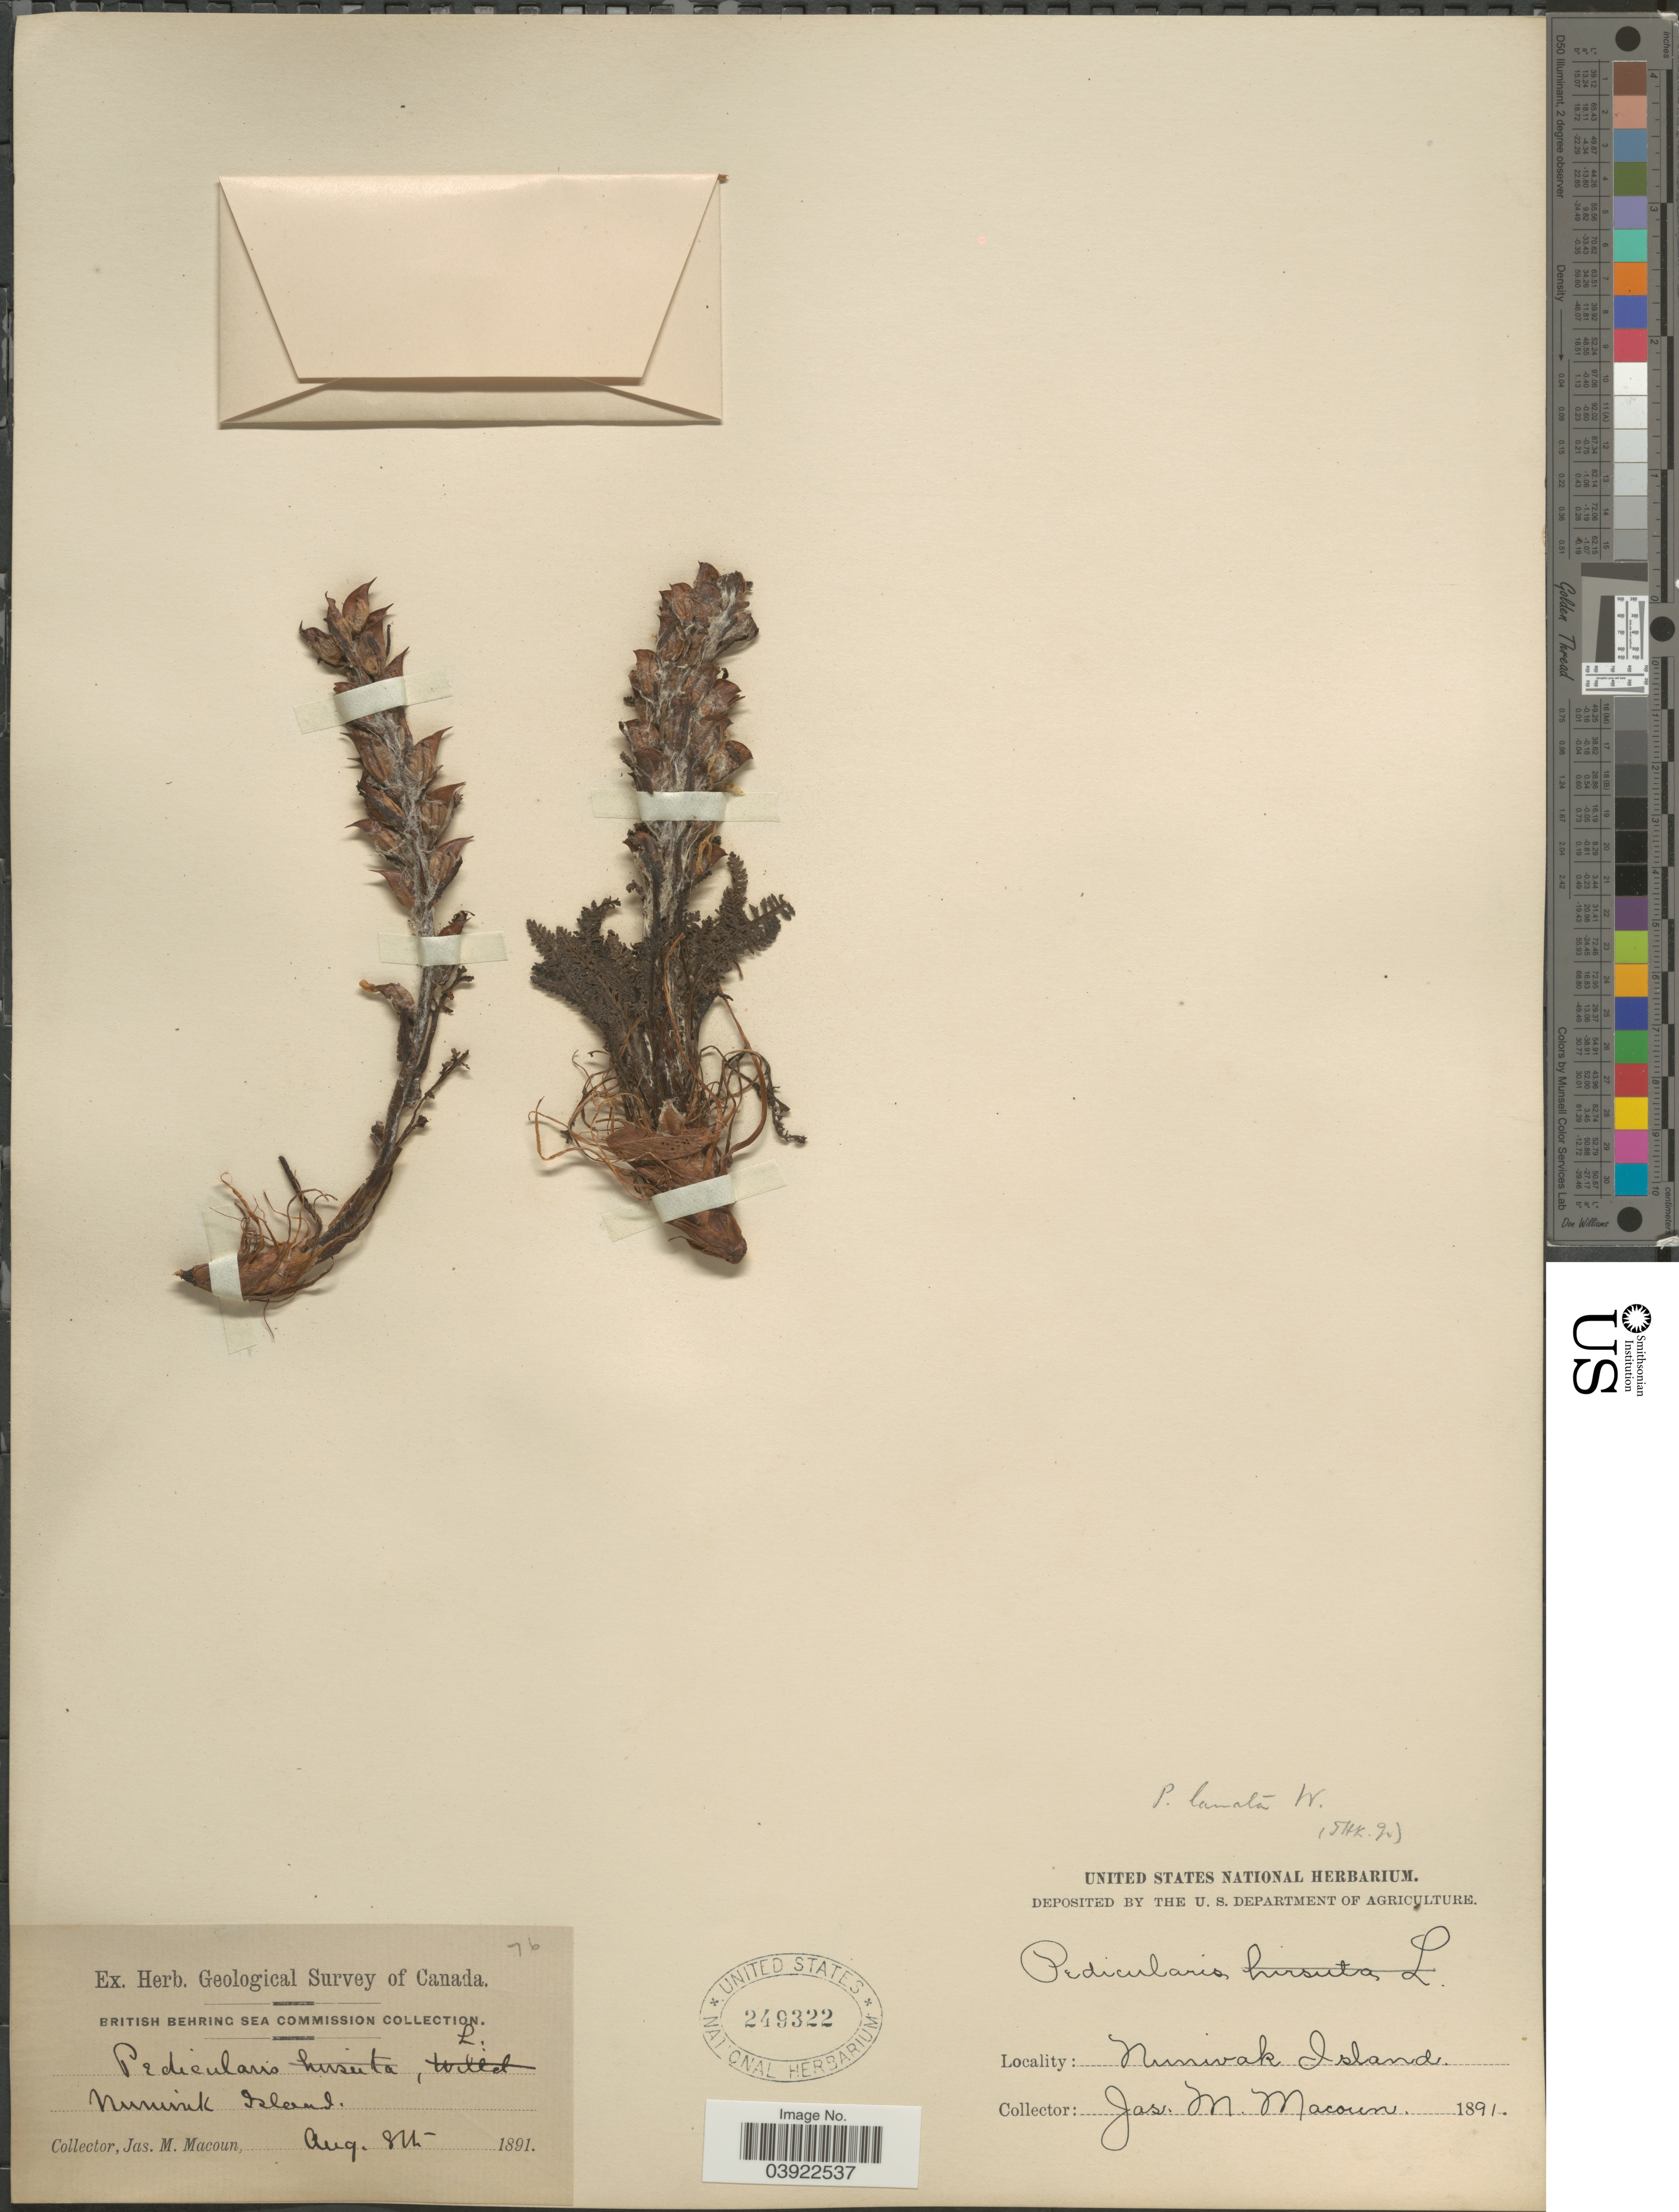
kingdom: Plantae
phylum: Tracheophyta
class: Magnoliopsida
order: Lamiales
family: Orobanchaceae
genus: Pedicularis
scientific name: Pedicularis lanata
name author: Willd. ex Cham. & Schltdl.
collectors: J. M. Macoun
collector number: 76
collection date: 1891-08-08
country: United States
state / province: Alaska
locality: Nunivak Island.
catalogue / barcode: US 249322